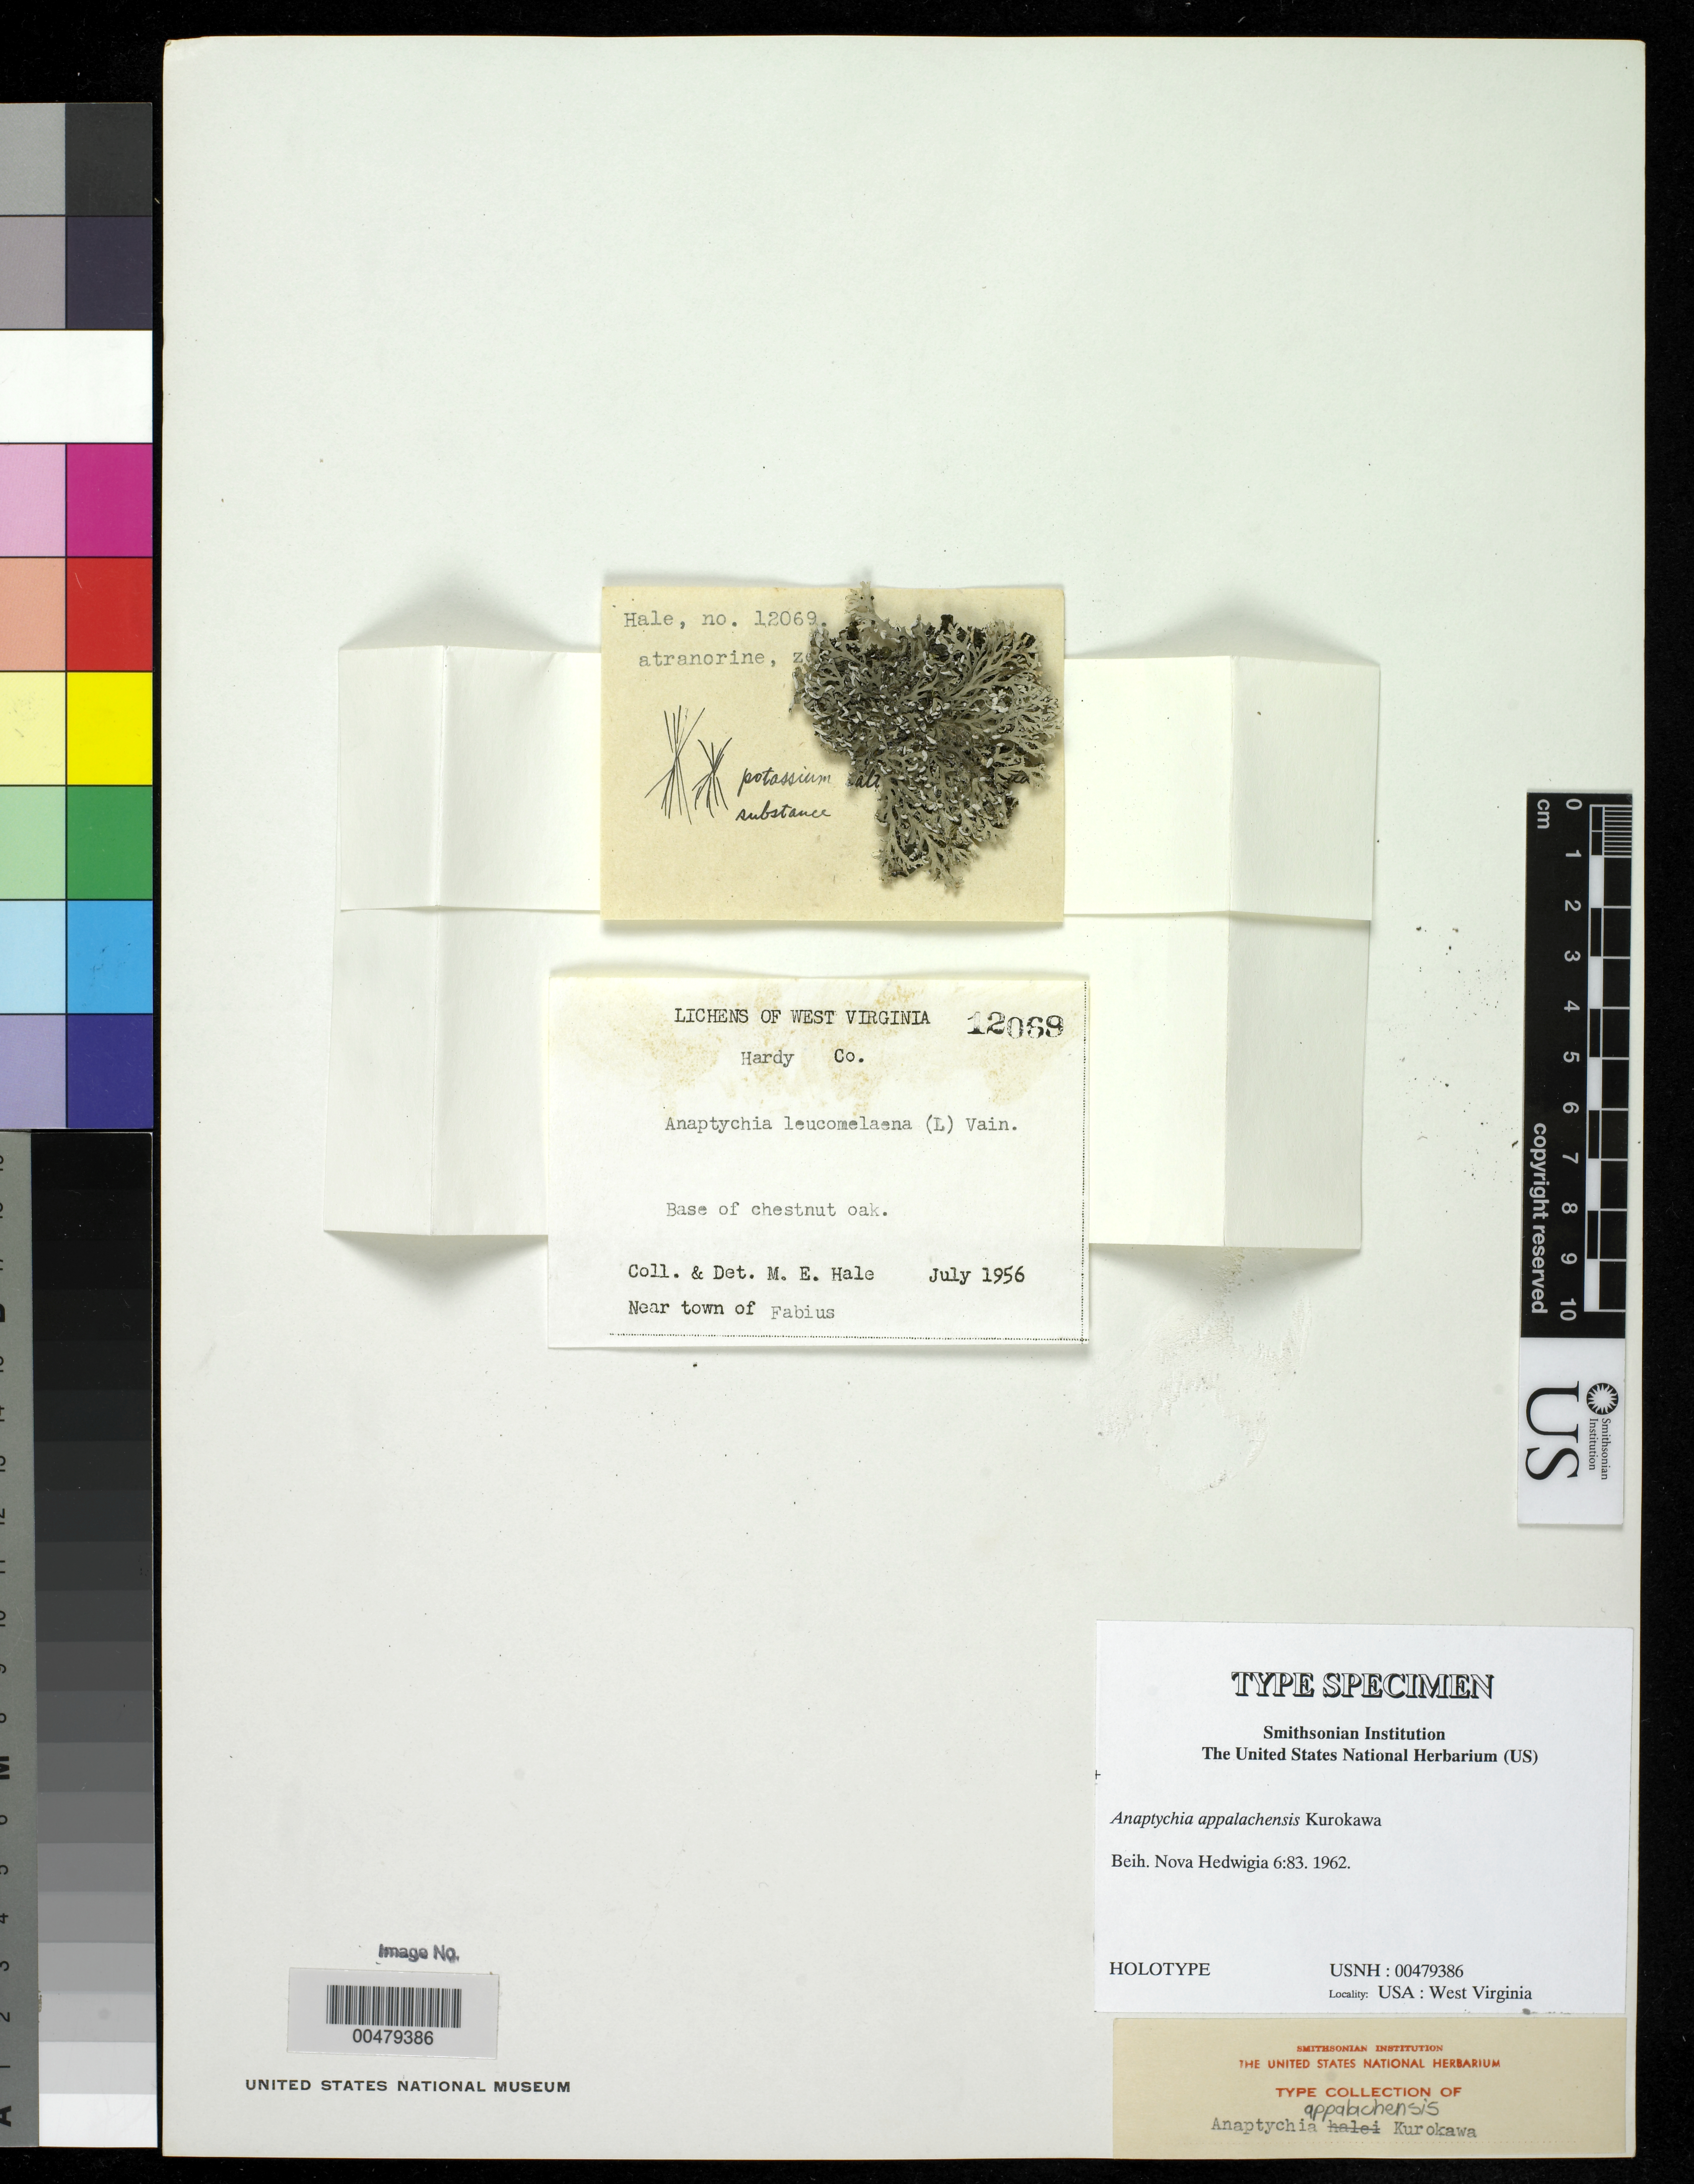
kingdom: Fungi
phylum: Ascomycota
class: Lecanoromycetes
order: Caliciales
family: Physciaceae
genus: Anaptychia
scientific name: Anaptychia appalachensis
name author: Kurok.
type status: Holotype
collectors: M. Hale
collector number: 12069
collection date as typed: Jul 1956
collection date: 1956-07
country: United States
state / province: West Virginia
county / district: Hardy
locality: Near town of Fabius.